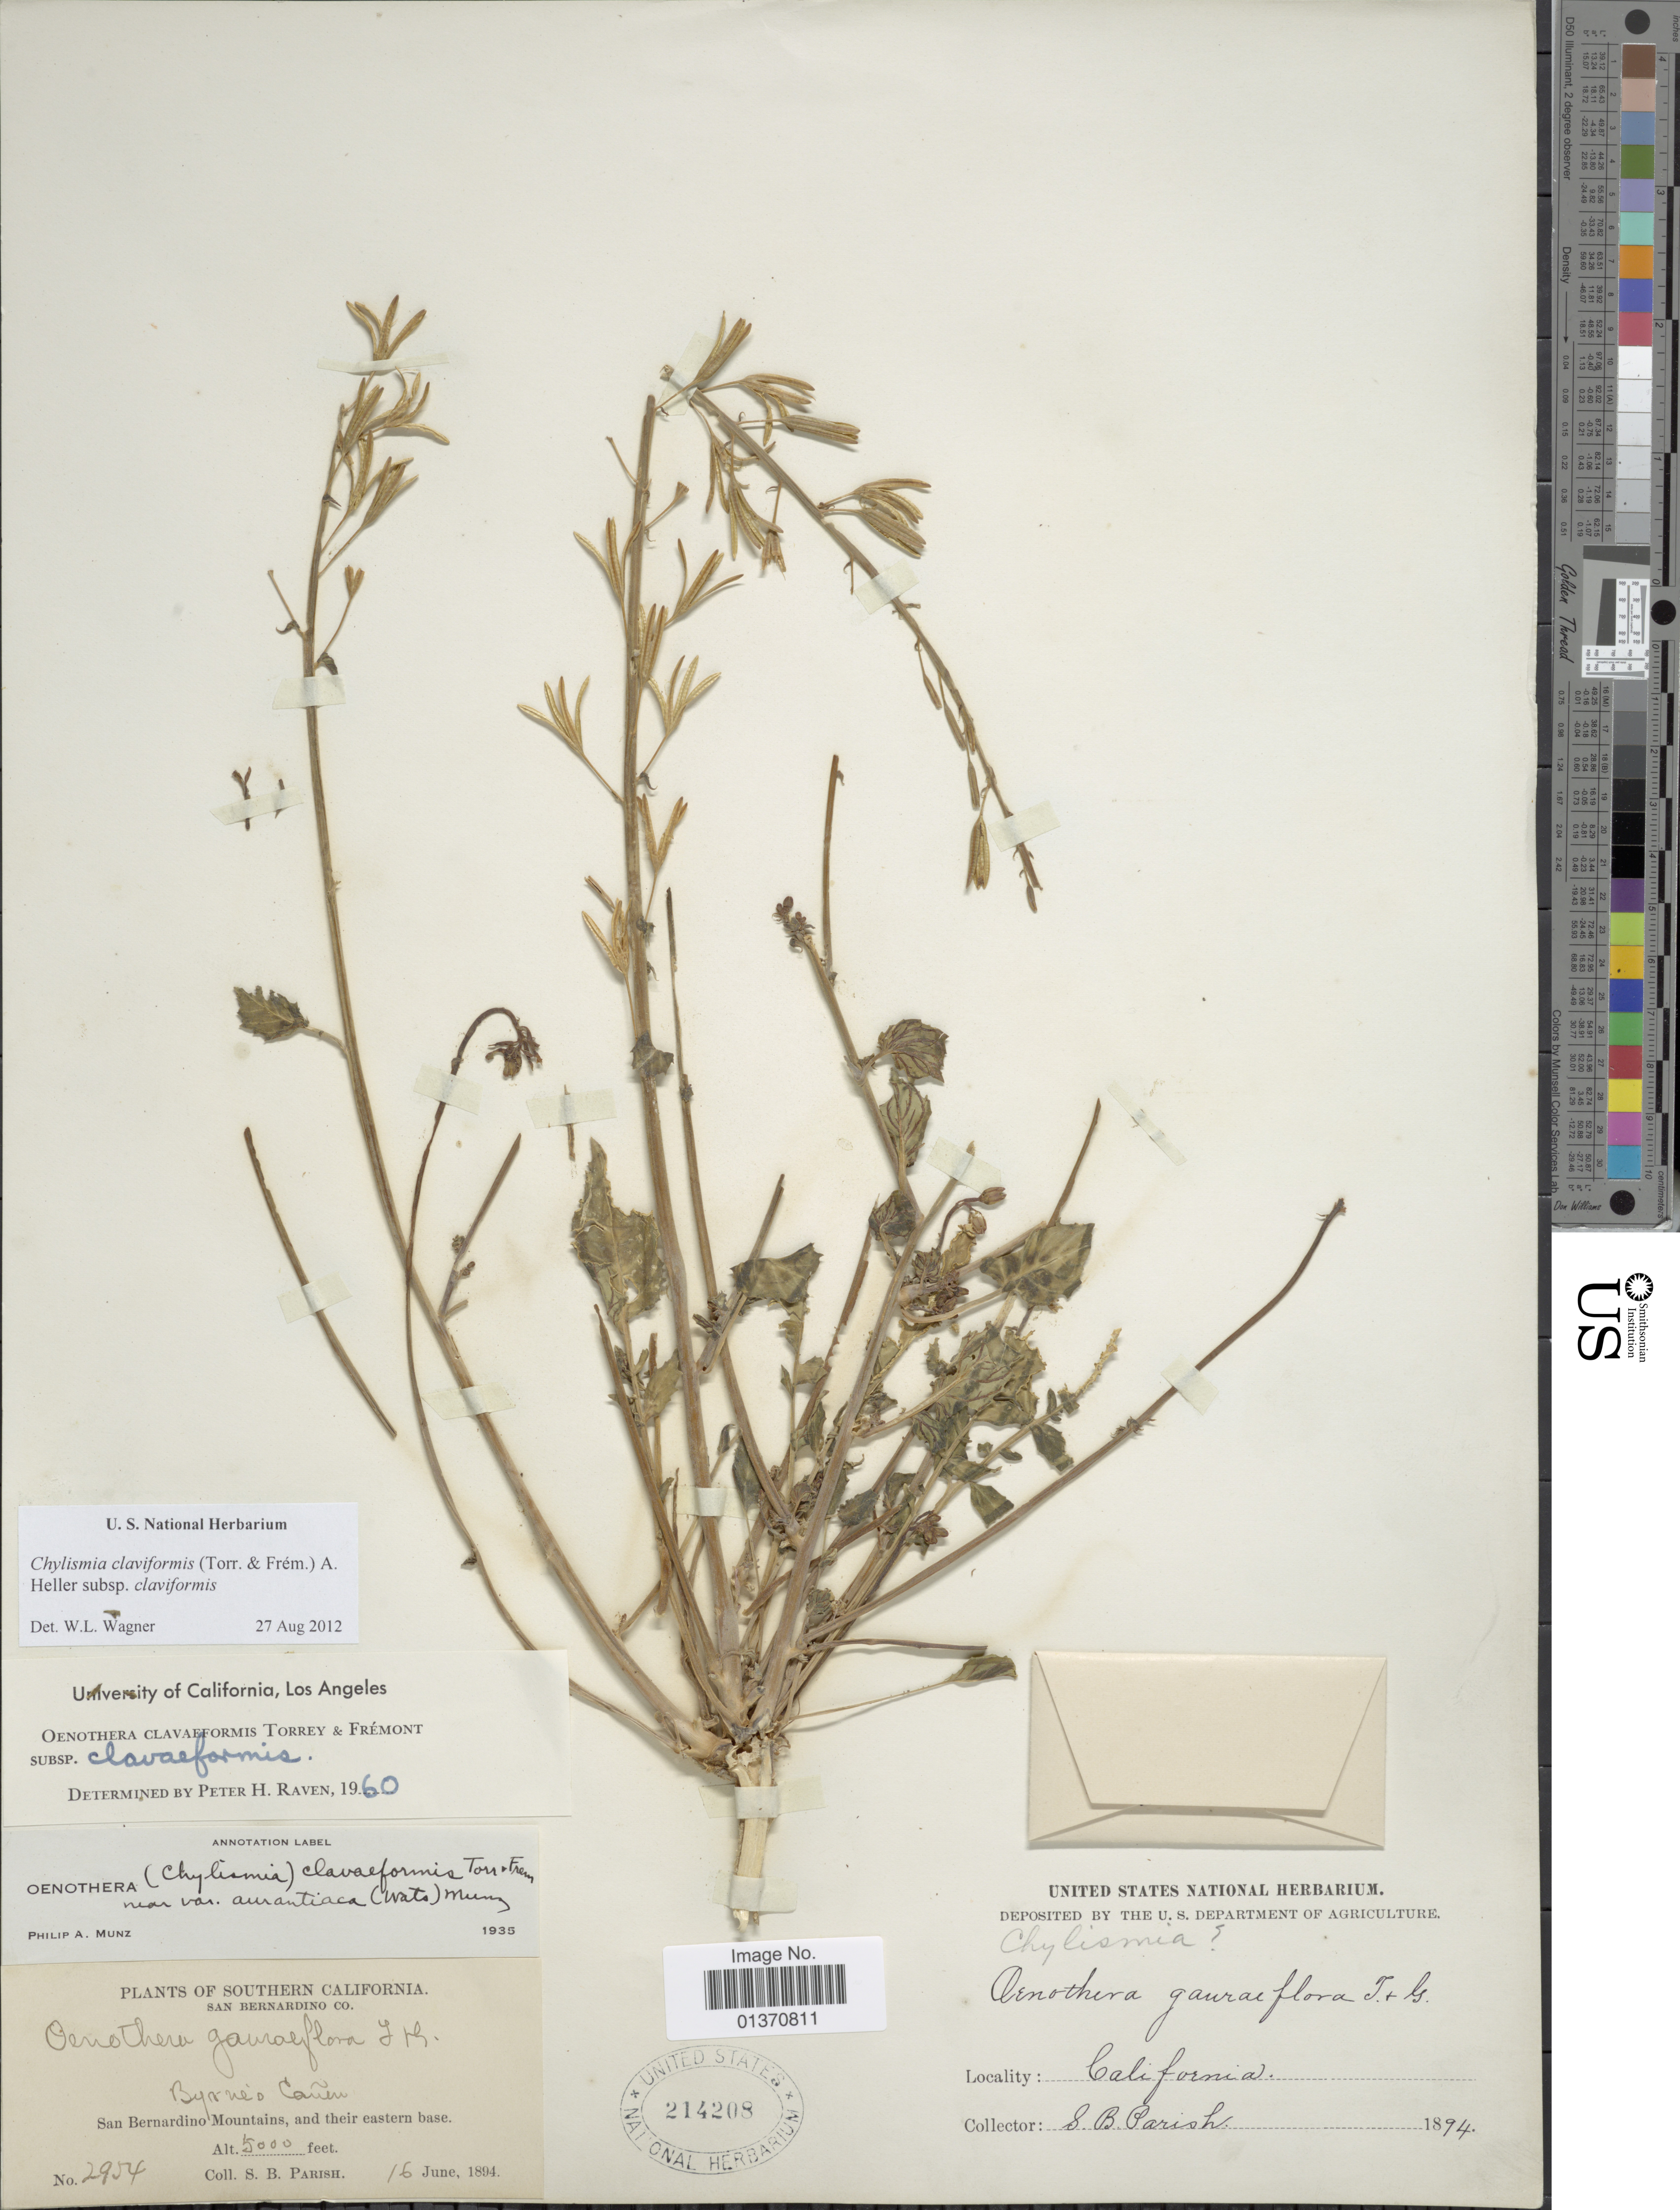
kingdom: Plantae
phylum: Tracheophyta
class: Magnoliopsida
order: Myrtales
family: Onagraceae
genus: Chylismia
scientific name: Chylismia claviformis subsp. claviformis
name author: (Torr. & Frém.) A. Heller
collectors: S. B. Parish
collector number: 2954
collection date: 1894-06-16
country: United States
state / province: California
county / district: San Bernardino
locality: Southern California, San Bernardino Co., Byrneo Cañon, San Bernardino Mountains, and their eastern base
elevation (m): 1524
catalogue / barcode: US 214208